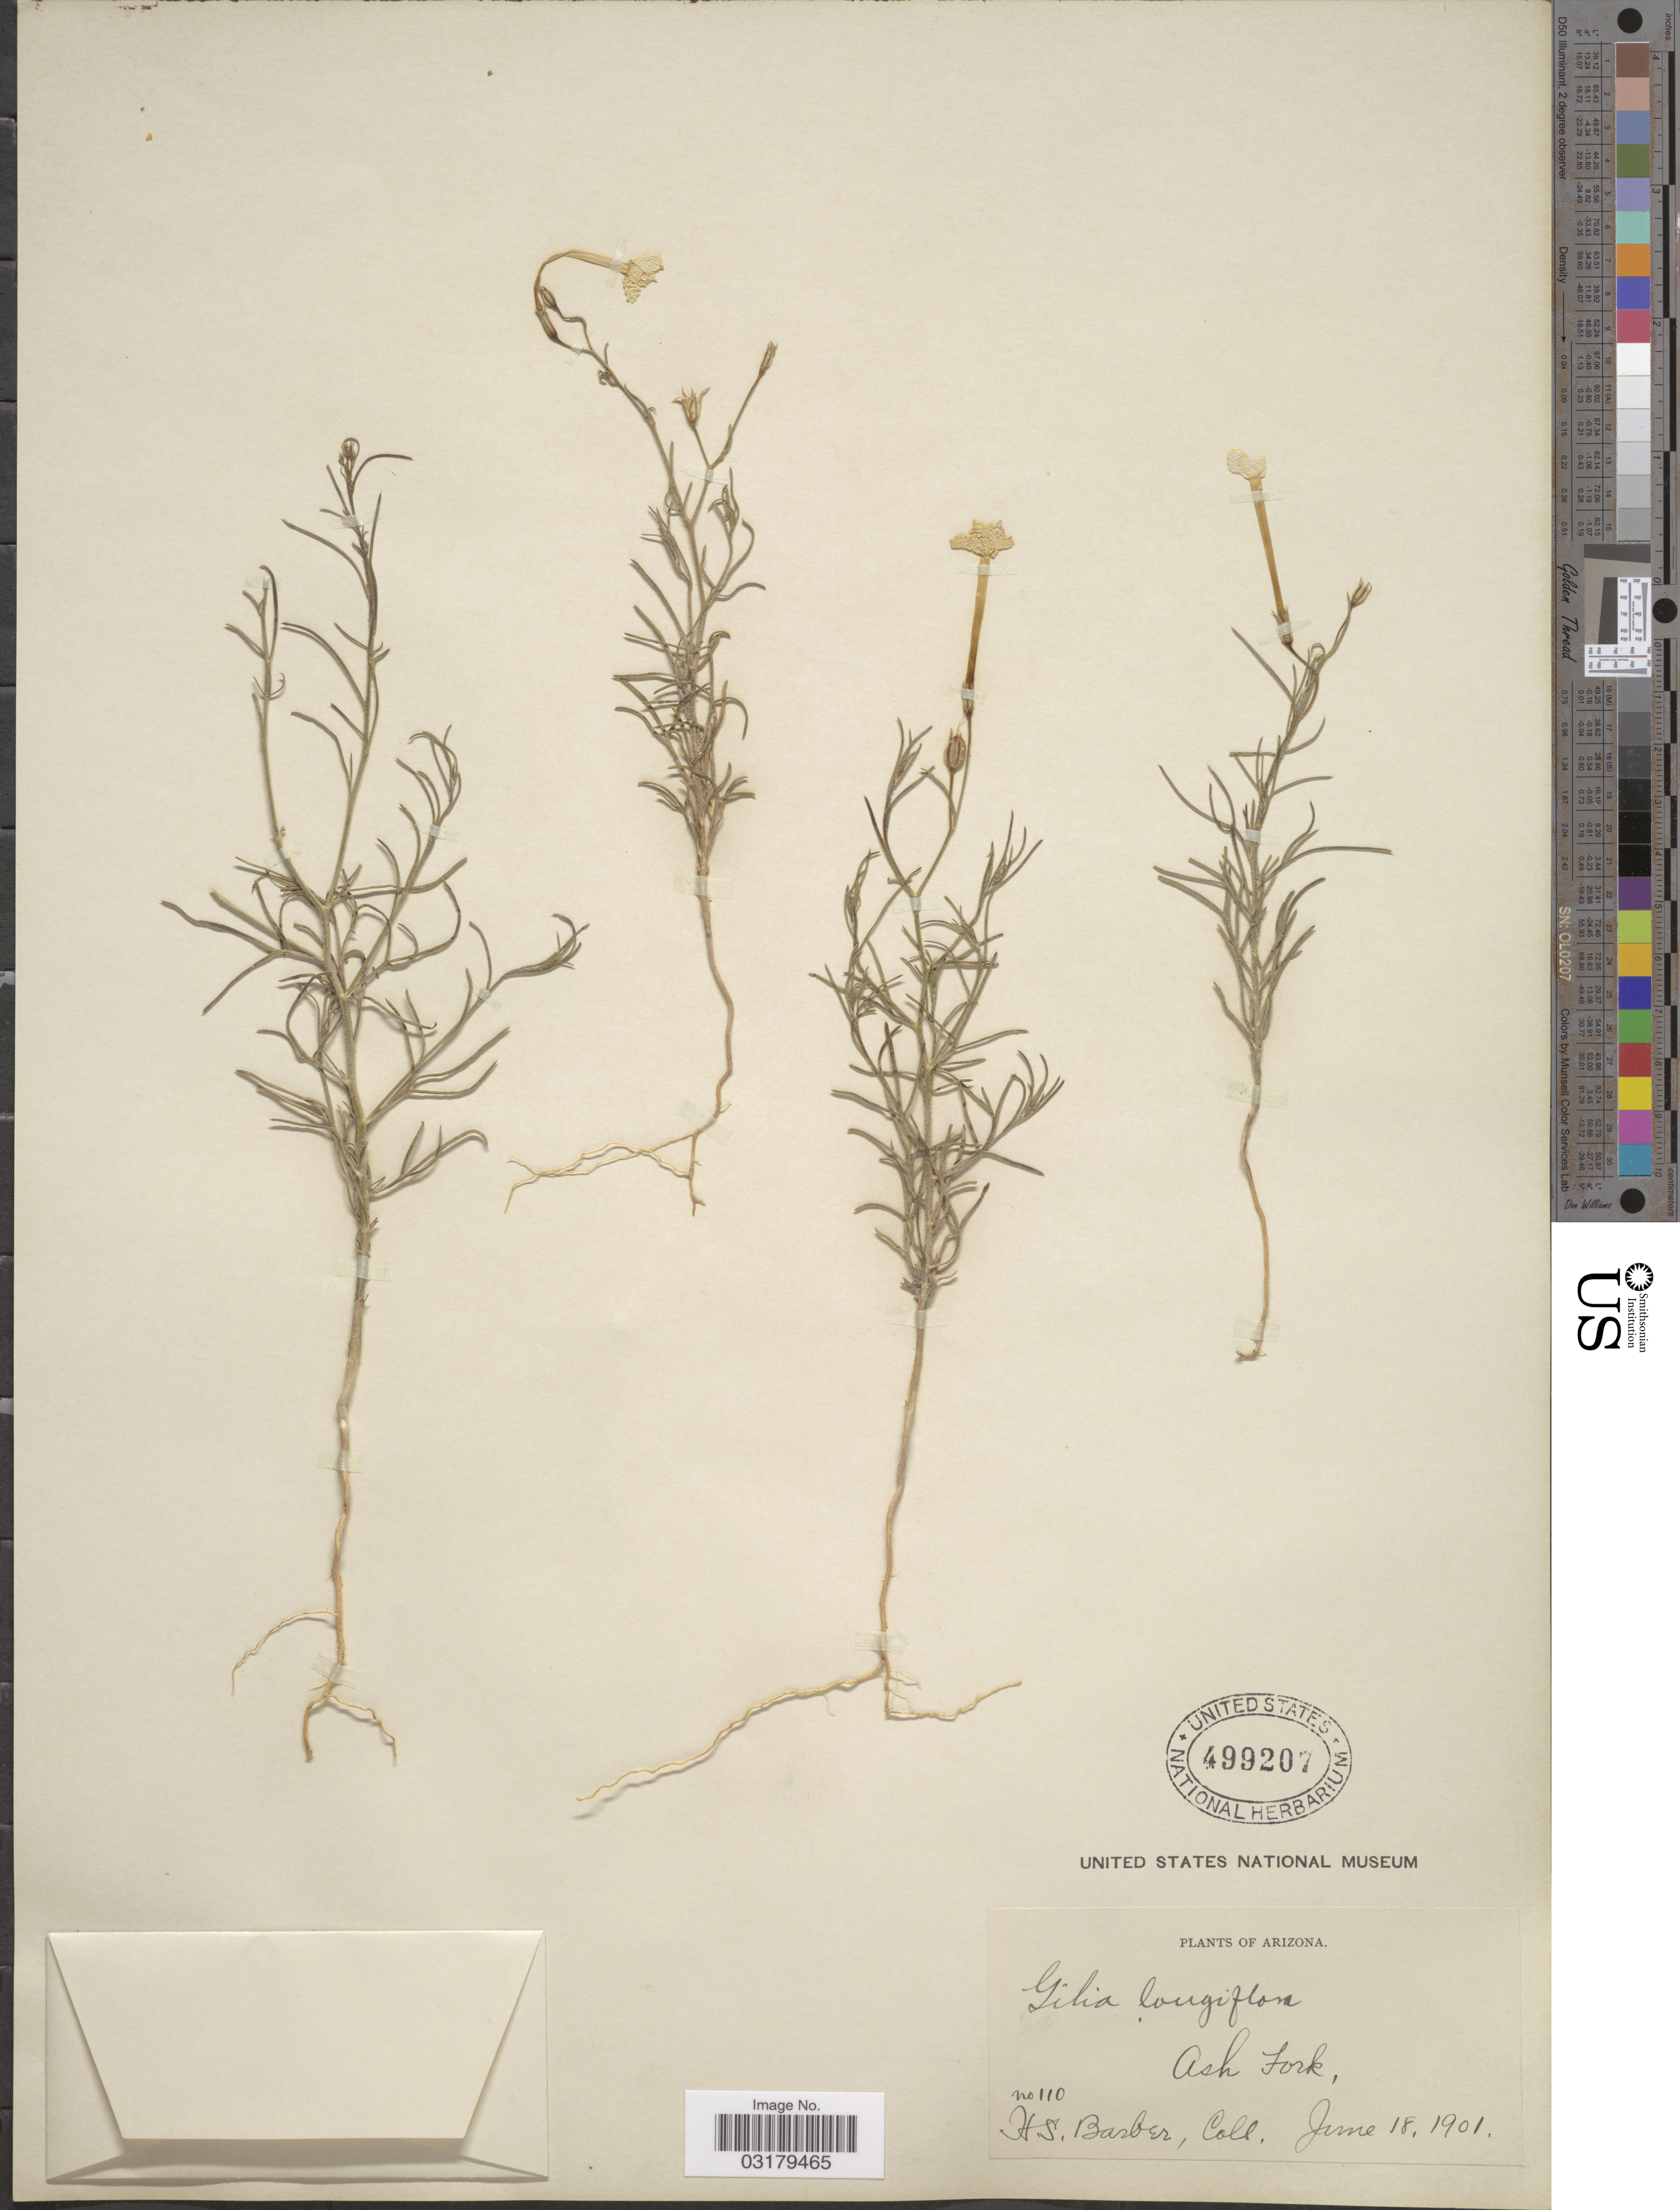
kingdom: Plantae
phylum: Tracheophyta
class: Magnoliopsida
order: Ericales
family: Polemoniaceae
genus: Ipomopsis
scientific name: Ipomopsis longiflora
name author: (Torr.) V.E. Grant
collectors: H. Barber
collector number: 110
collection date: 1901-06-18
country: United States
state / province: Arizona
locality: Ash Fork.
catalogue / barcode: US 499207